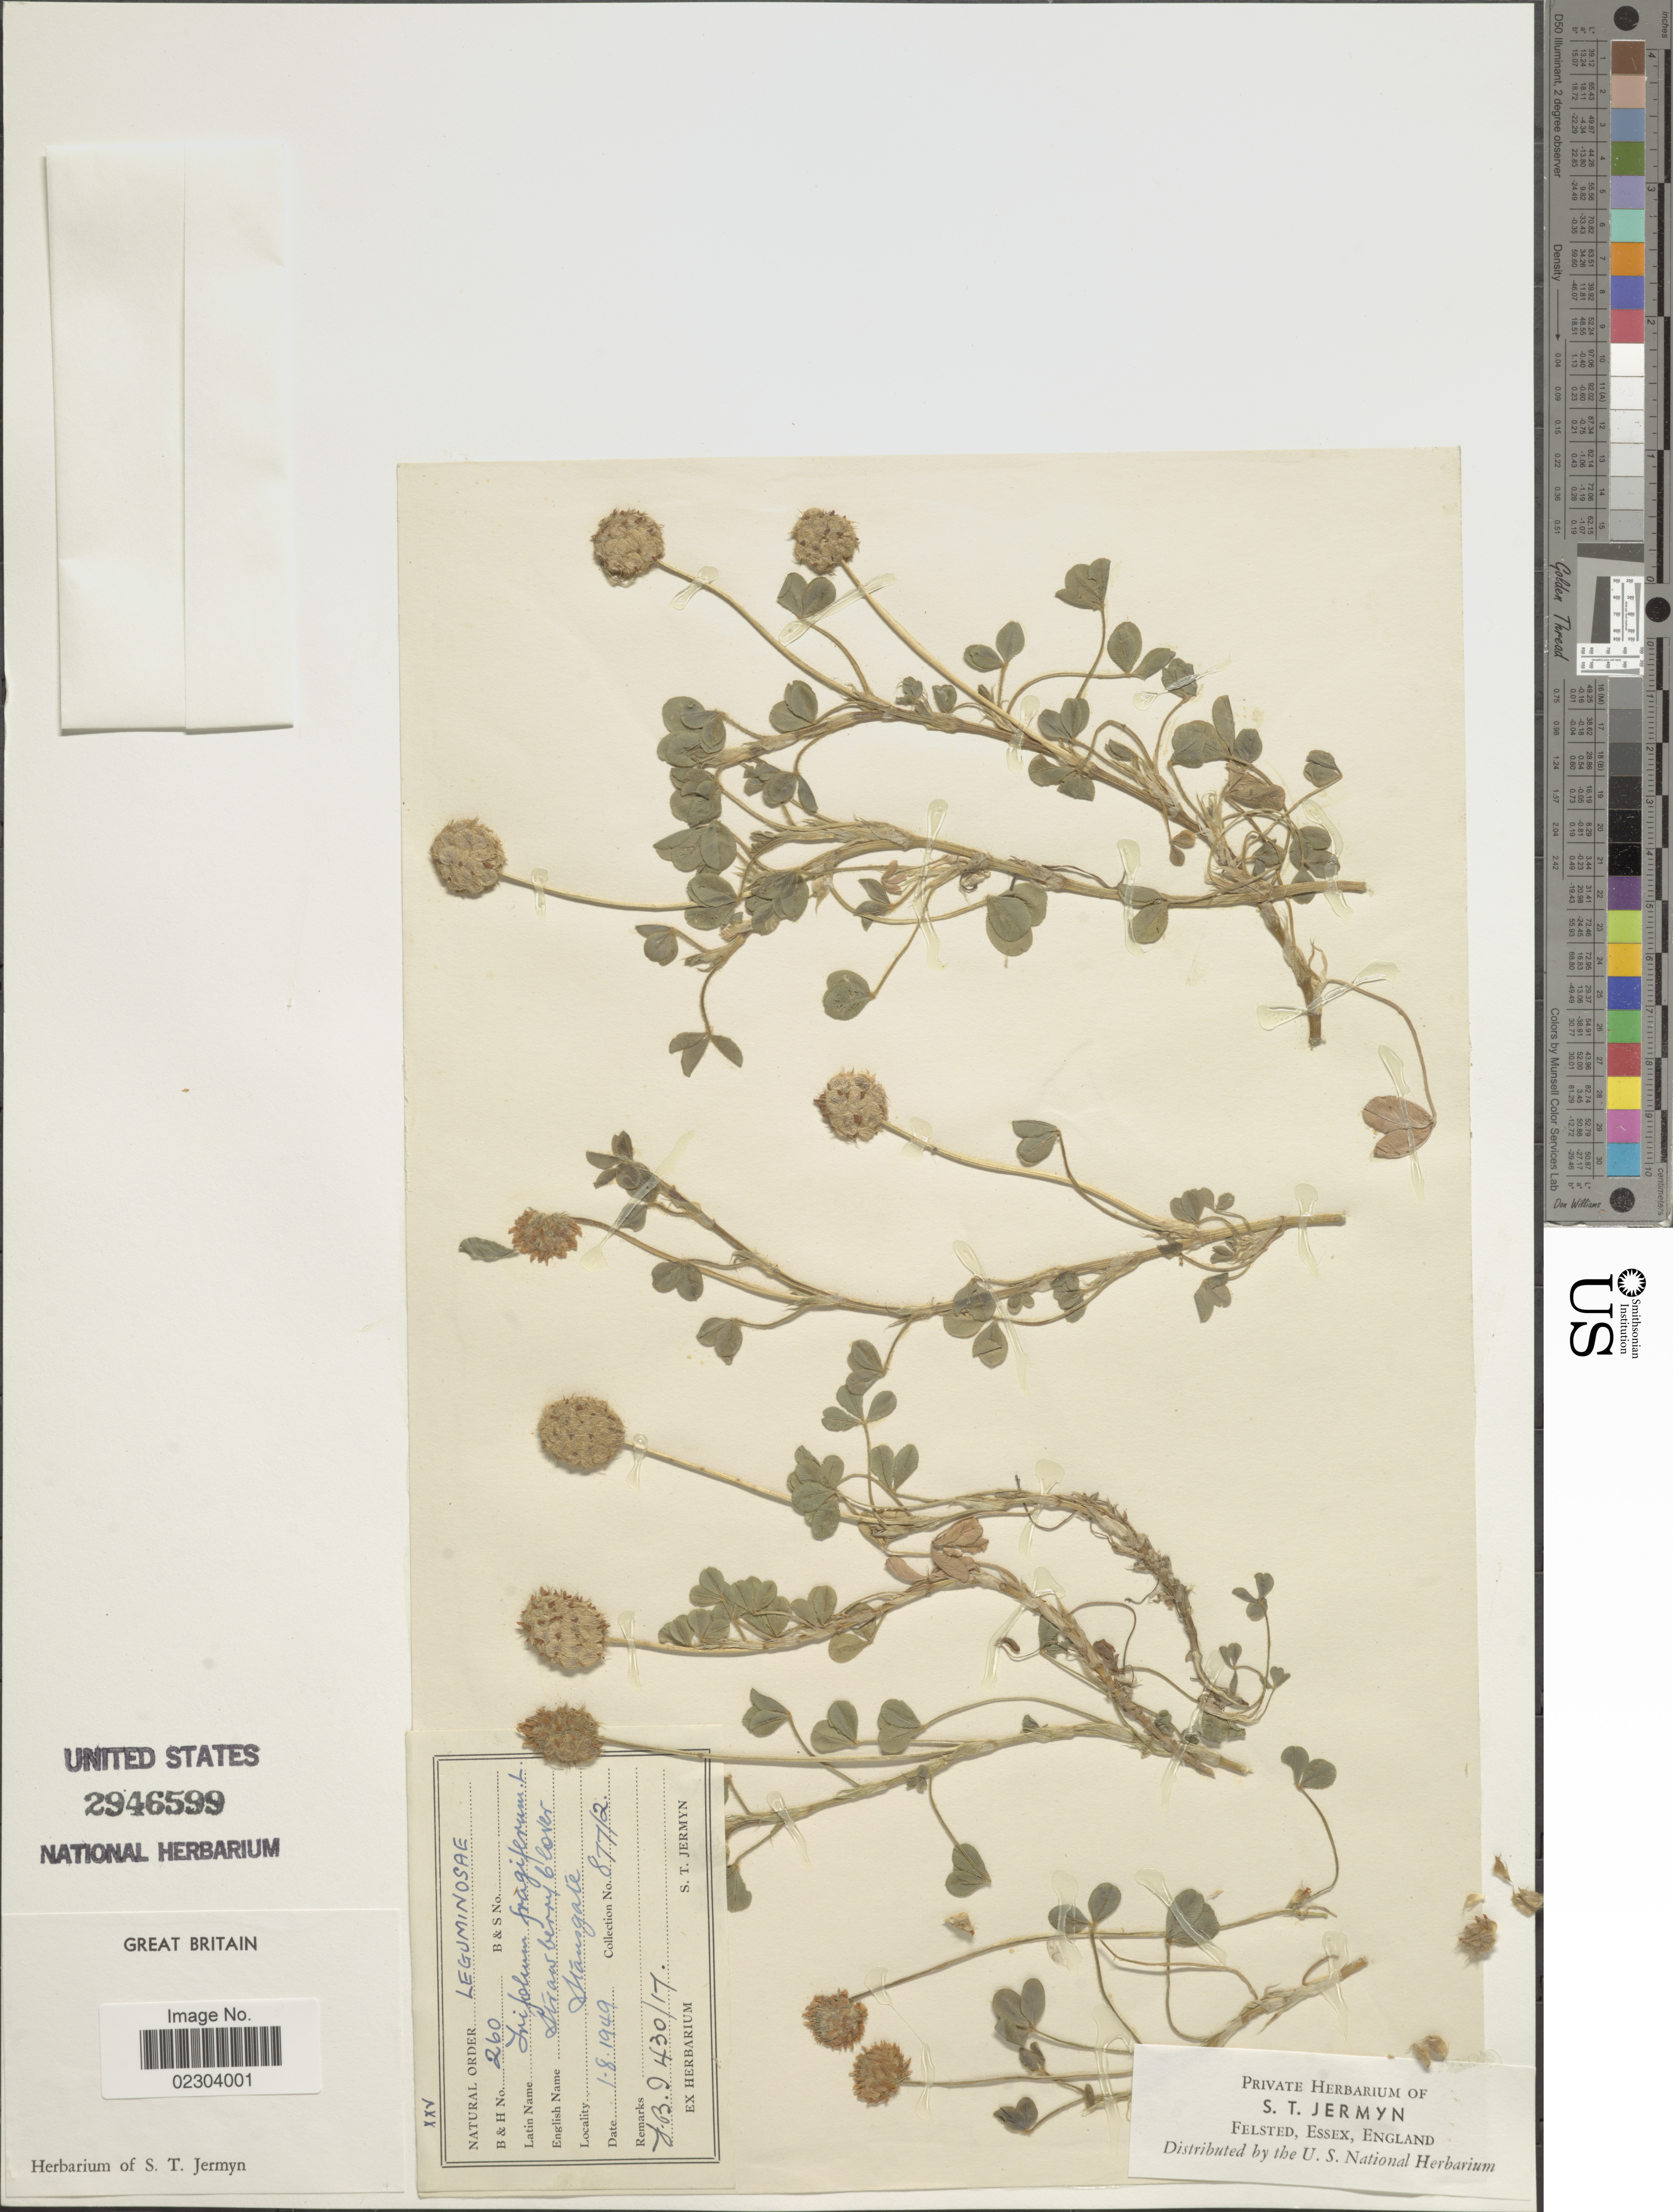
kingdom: Plantae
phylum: Tracheophyta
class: Magnoliopsida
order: Fabales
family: Fabaceae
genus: Trifolium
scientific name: Trifolium fragiferum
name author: L.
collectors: S. Jermyn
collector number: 877/2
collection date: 1949-08-01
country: United Kingdom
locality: Great Britain, Stansgate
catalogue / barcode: US 2946599